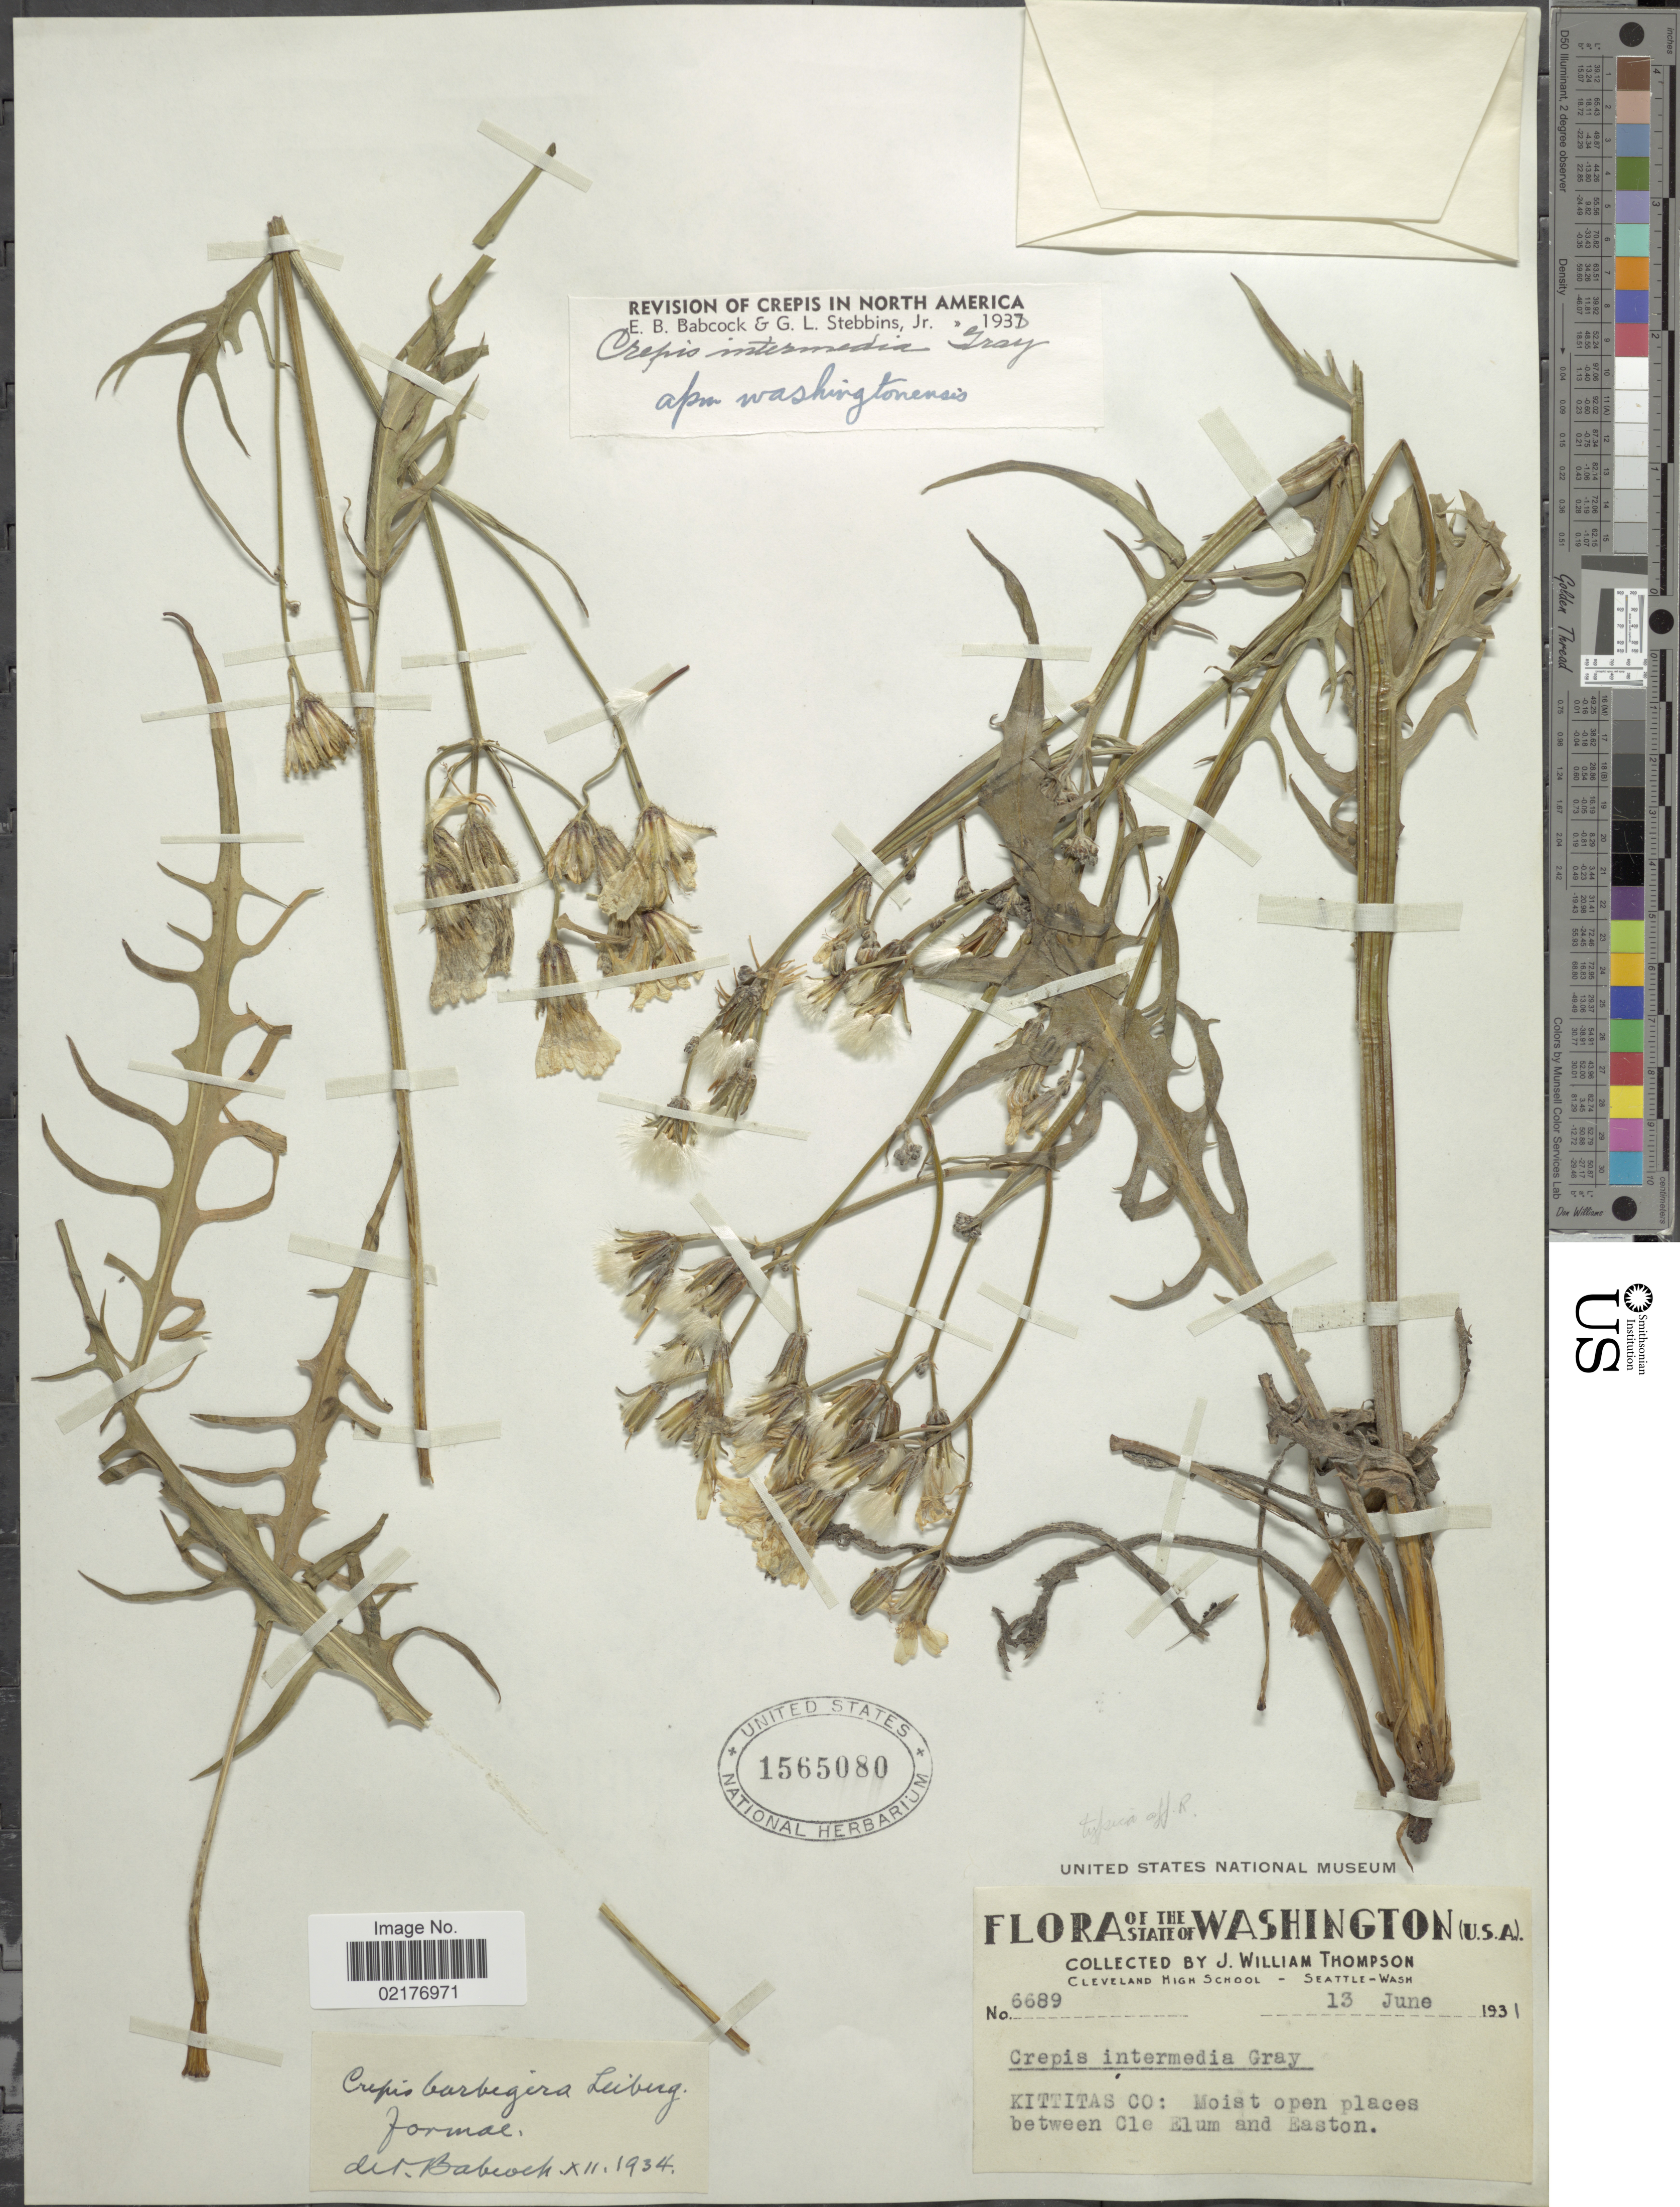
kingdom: Plantae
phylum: Tracheophyta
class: Magnoliopsida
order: Asterales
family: Asteraceae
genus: Crepis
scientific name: Crepis intermedia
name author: A. Gray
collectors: J. W. Thompson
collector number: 6689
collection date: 1931-06-13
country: United States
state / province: Washington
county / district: Kittitas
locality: The State of Washington, Kittitas Co.: Moist open places between Cle Elum and Easton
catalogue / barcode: US 1565080